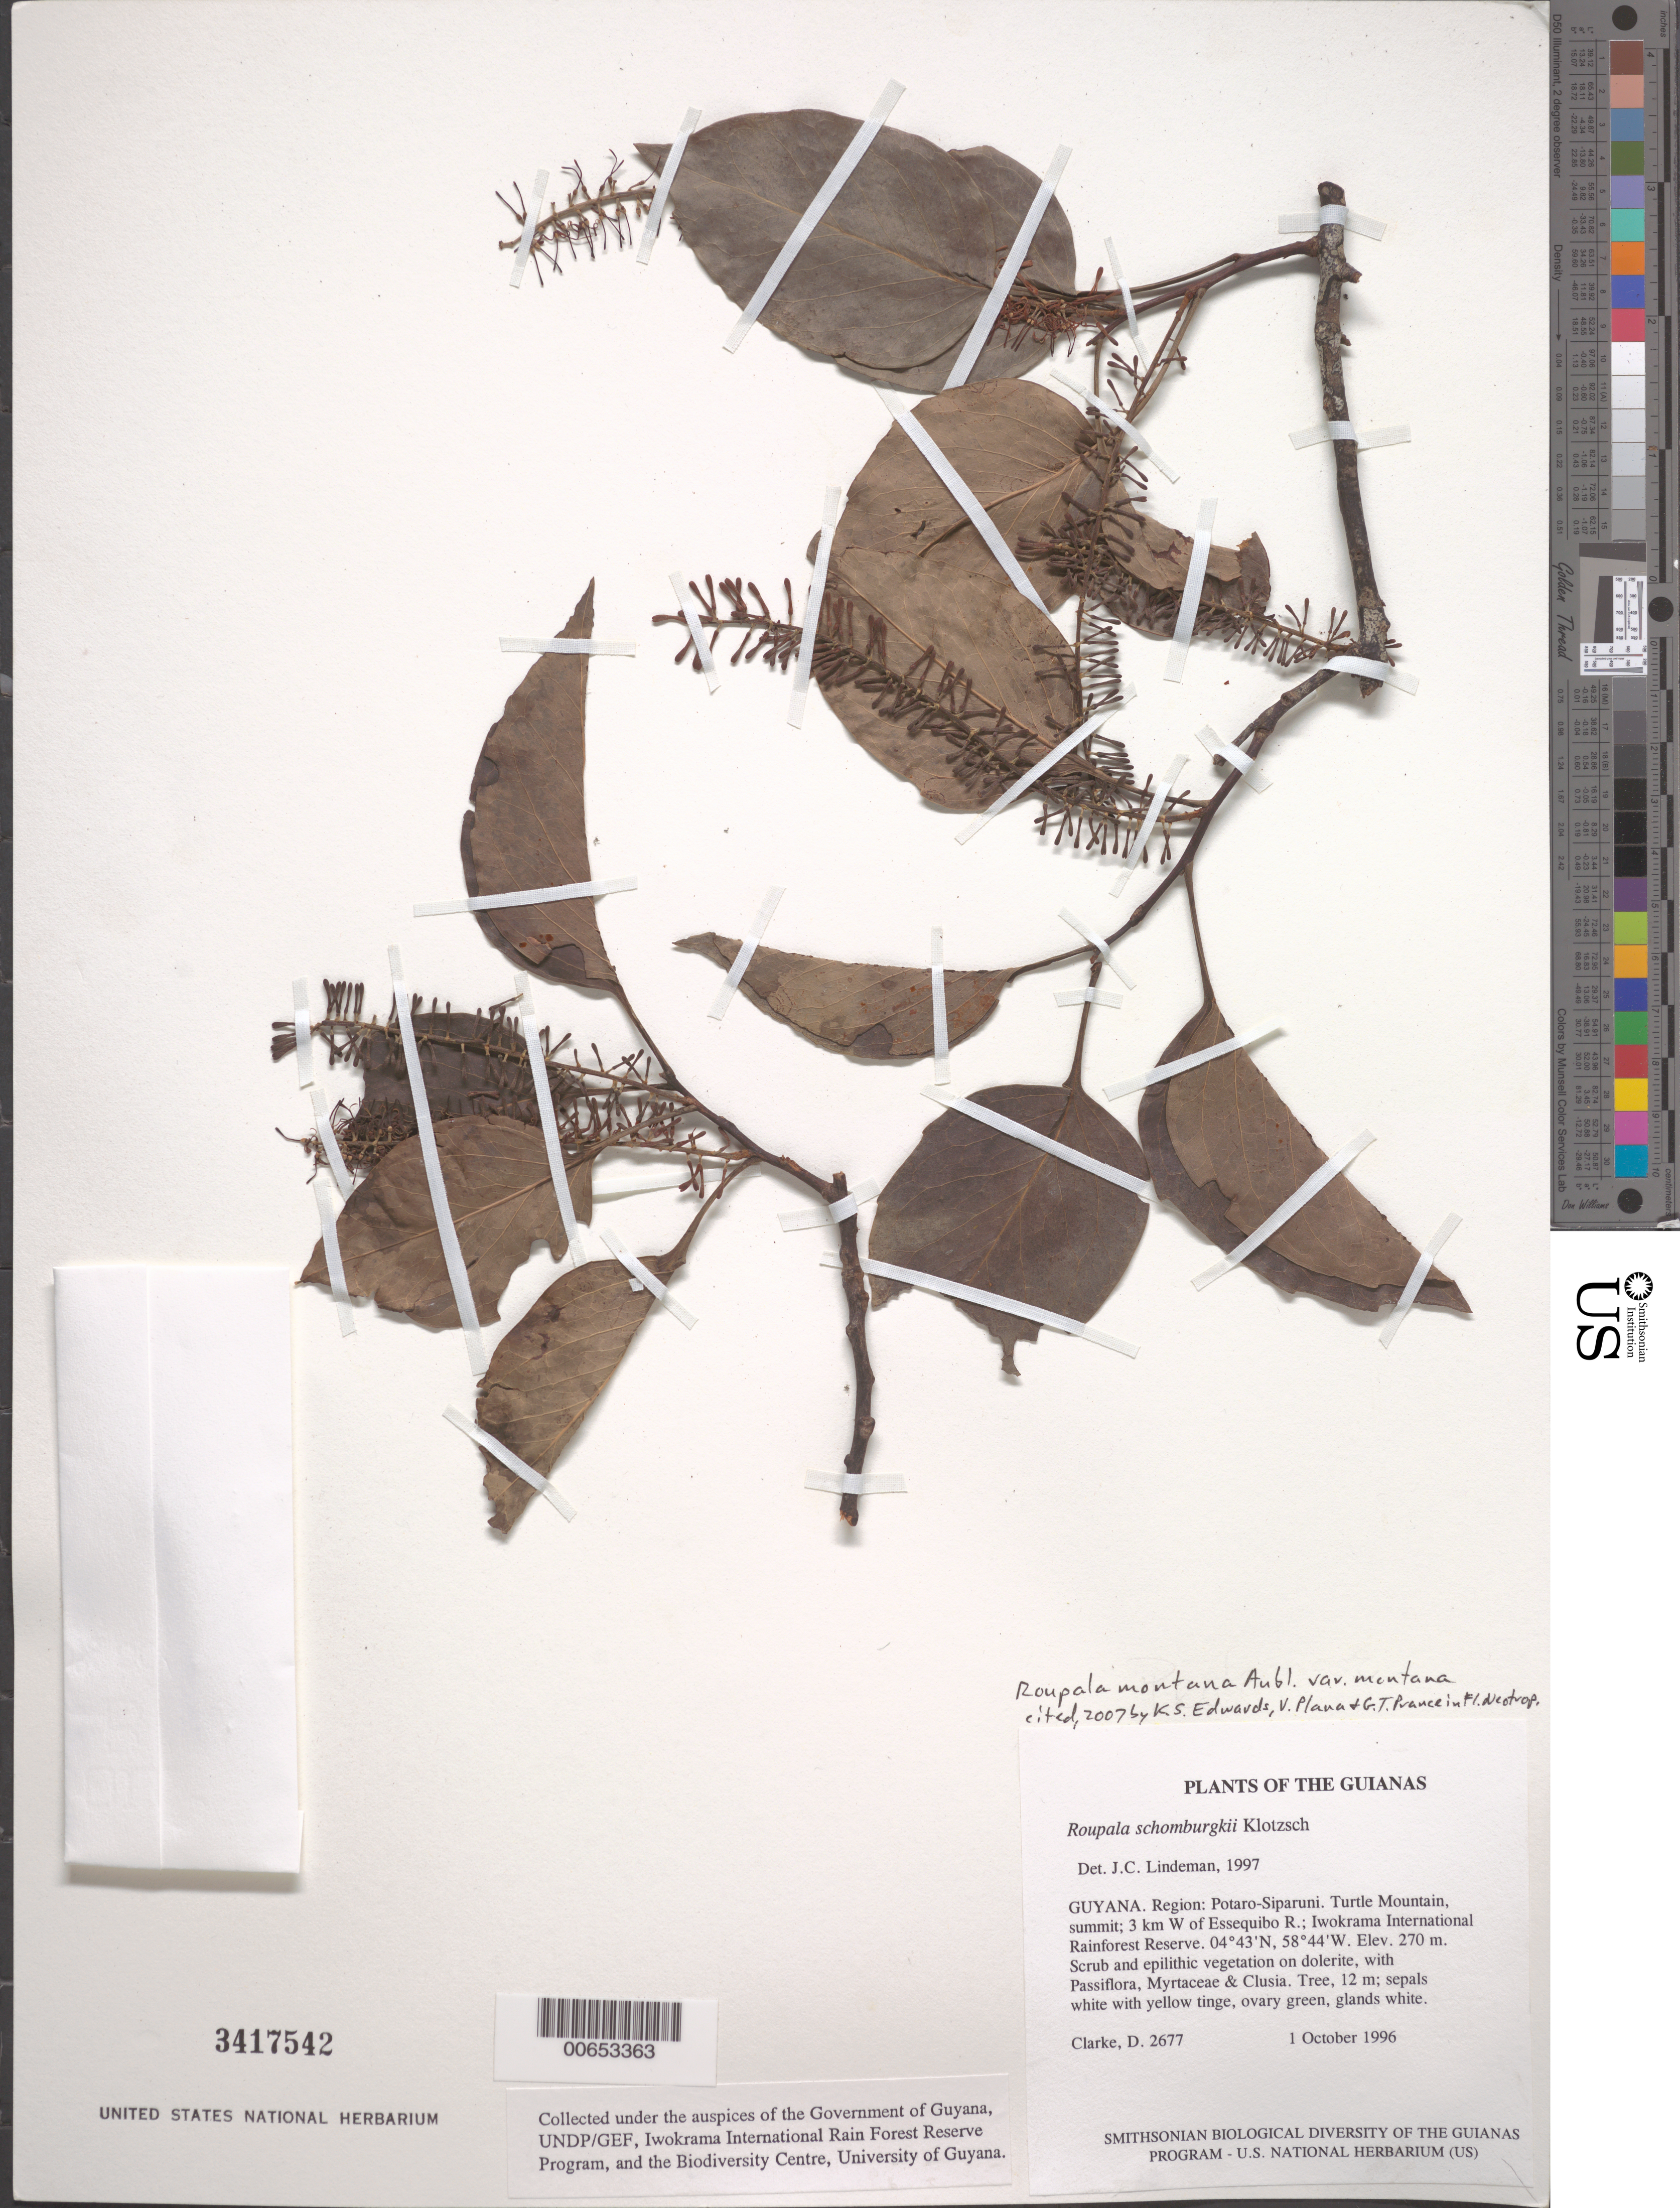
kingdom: Plantae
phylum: Tracheophyta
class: Magnoliopsida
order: Proteales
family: Proteaceae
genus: Roupala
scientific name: Roupala montana var. montana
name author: Aubl.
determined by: Edwards, K. S.; Plana, V.; Prance, G. T.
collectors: H. D. Clarke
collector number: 2677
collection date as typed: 1 October 1996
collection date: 1996-10-01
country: Guyana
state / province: Potaro-Siparuni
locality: Turtle Mountain, summit; 3 km W of Essequibo R.; Iwokrama International Rainforest Reserve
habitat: Scrub and epilithic vegetation on dolerite, with Passiflora, Myrtaceae & Clusia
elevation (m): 270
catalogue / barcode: US 3417542